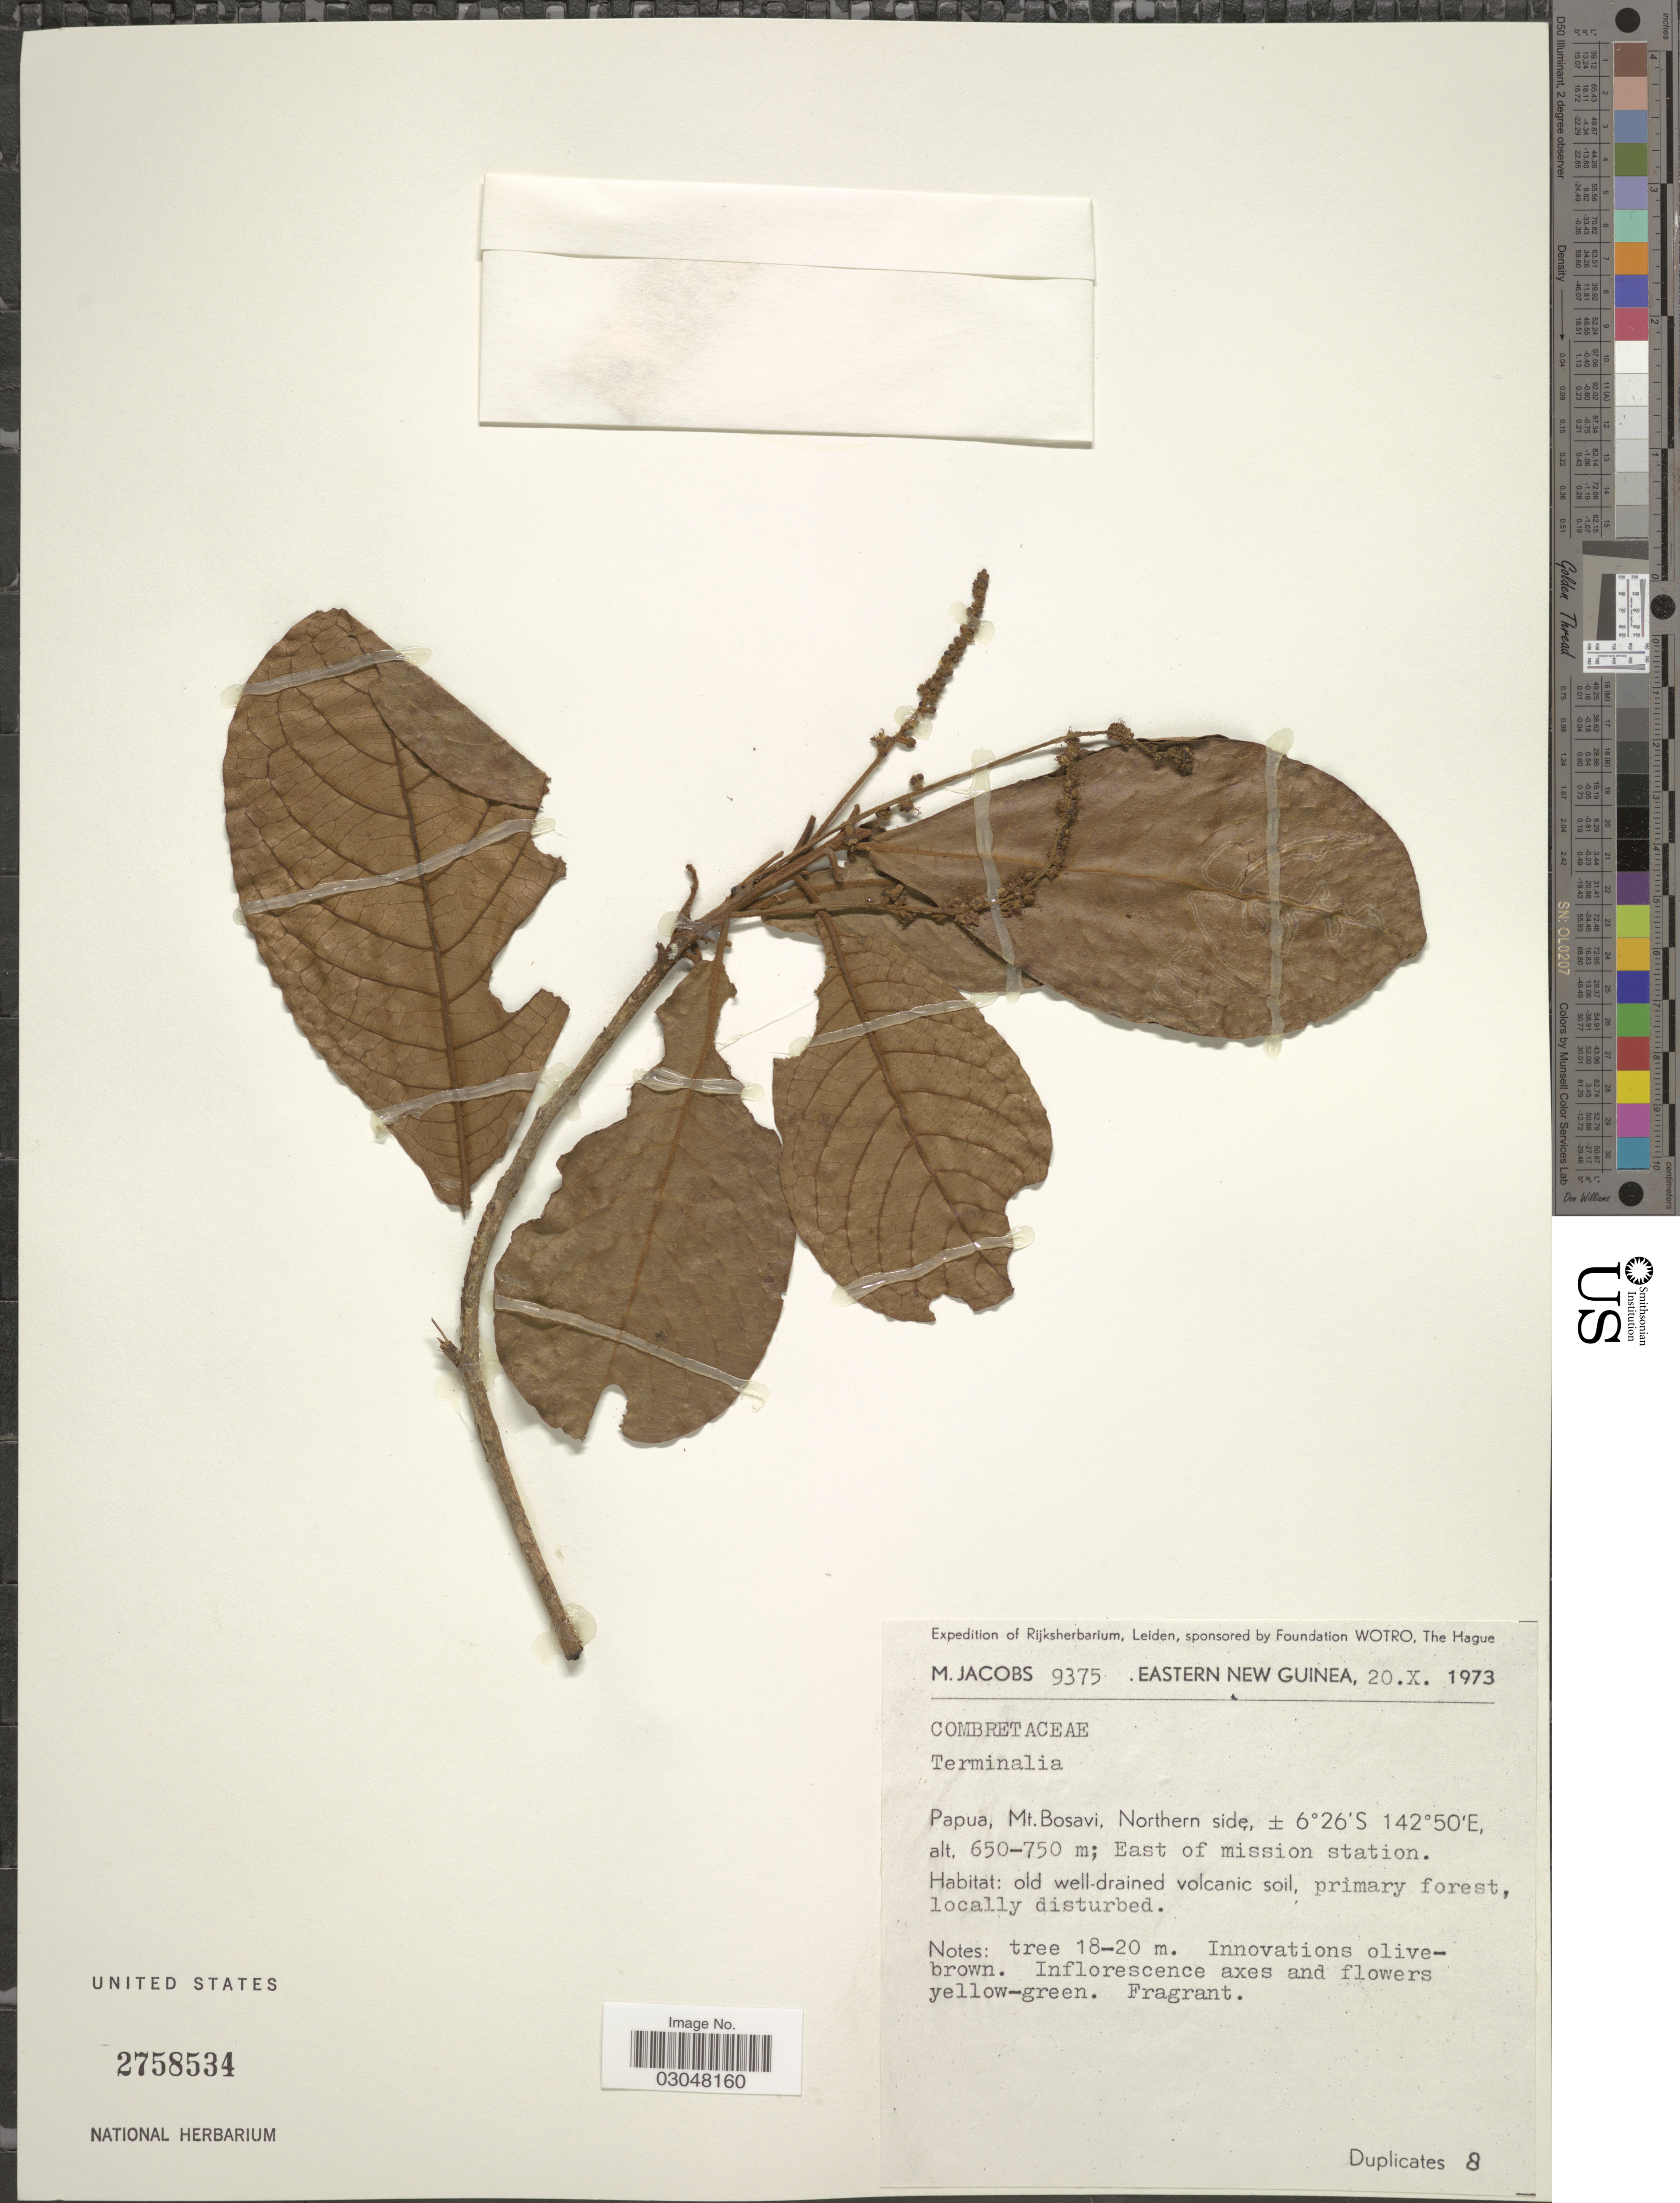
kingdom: Plantae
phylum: Tracheophyta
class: Magnoliopsida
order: Myrtales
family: Combretaceae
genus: Terminalia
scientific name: Terminalia sp.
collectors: M. Jacobs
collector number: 9375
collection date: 1973-10-20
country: Papua New Guinea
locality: Eastern New Guinea. Papua, Mt. Bosavi, Northern side. East of mission station.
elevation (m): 650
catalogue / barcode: US 2758534